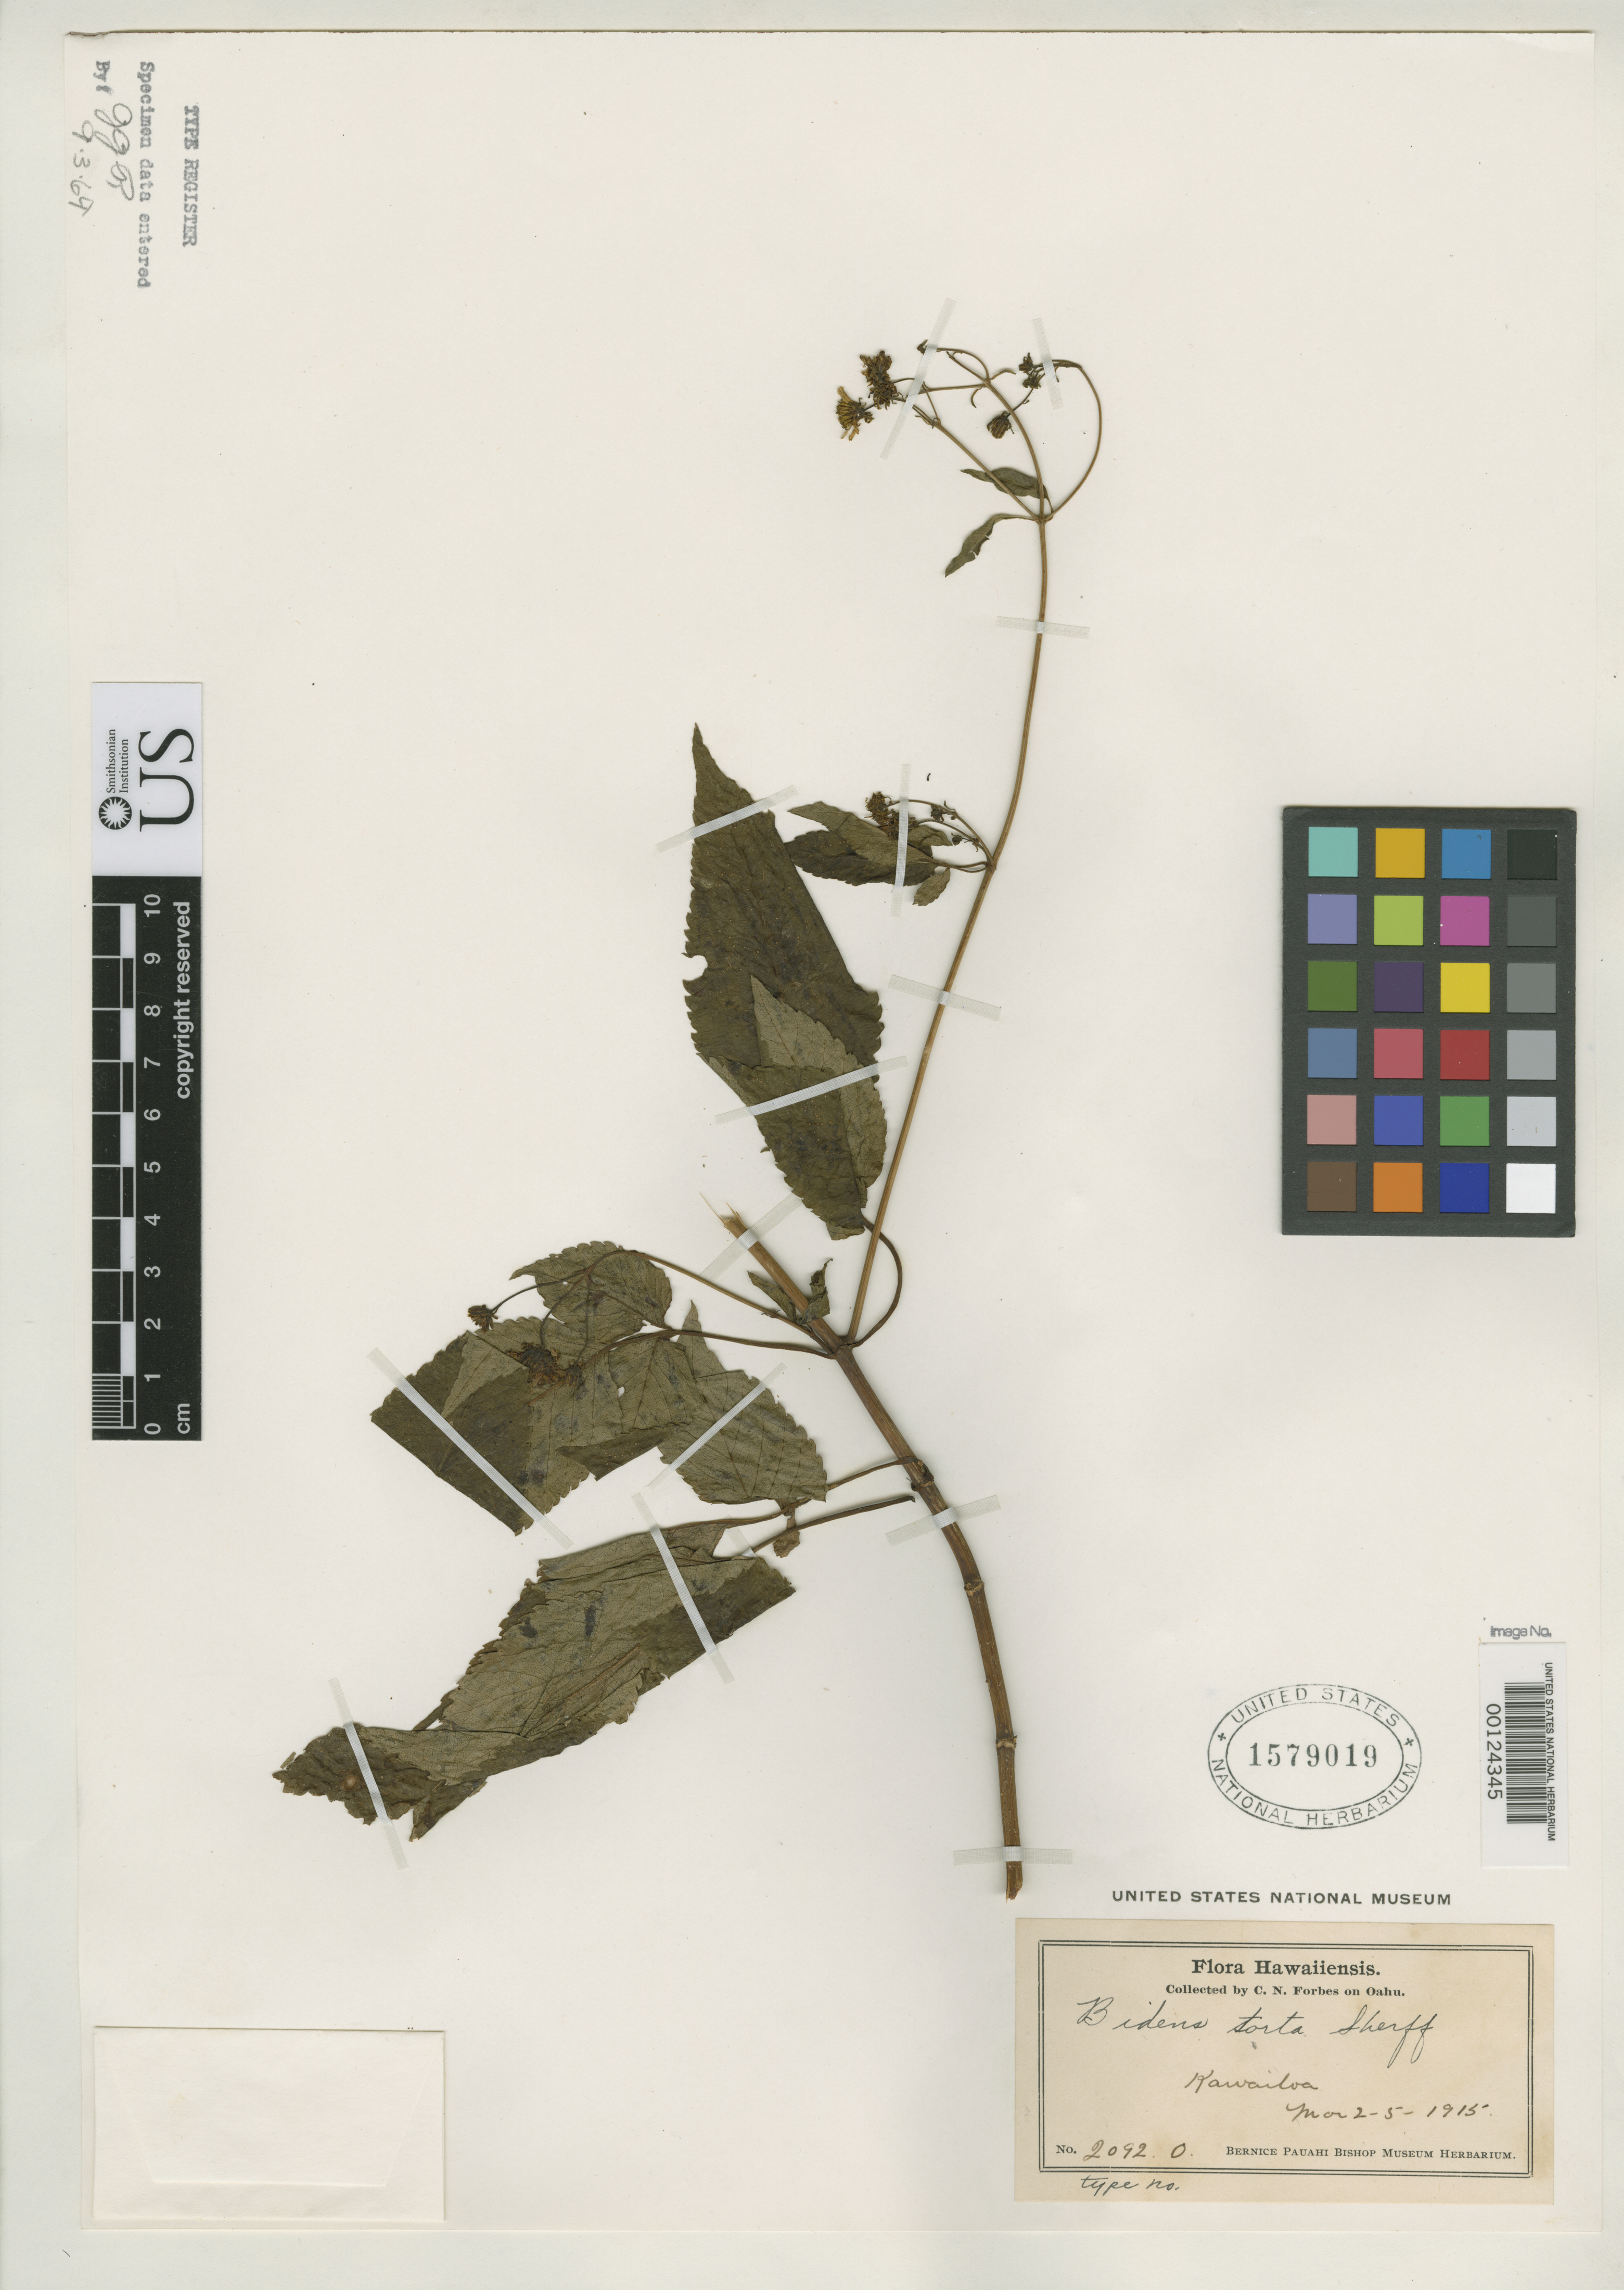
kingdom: Plantae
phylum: Tracheophyta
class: Magnoliopsida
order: Asterales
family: Asteraceae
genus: Bidens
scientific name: Bidens torta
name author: Sherff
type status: Isotype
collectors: C. N. Forbes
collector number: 2092.O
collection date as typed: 02 Mar 1915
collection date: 1915-03-02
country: United States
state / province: Hawaii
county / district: Honolulu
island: Oahu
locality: Kawailoa.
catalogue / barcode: US 1579019